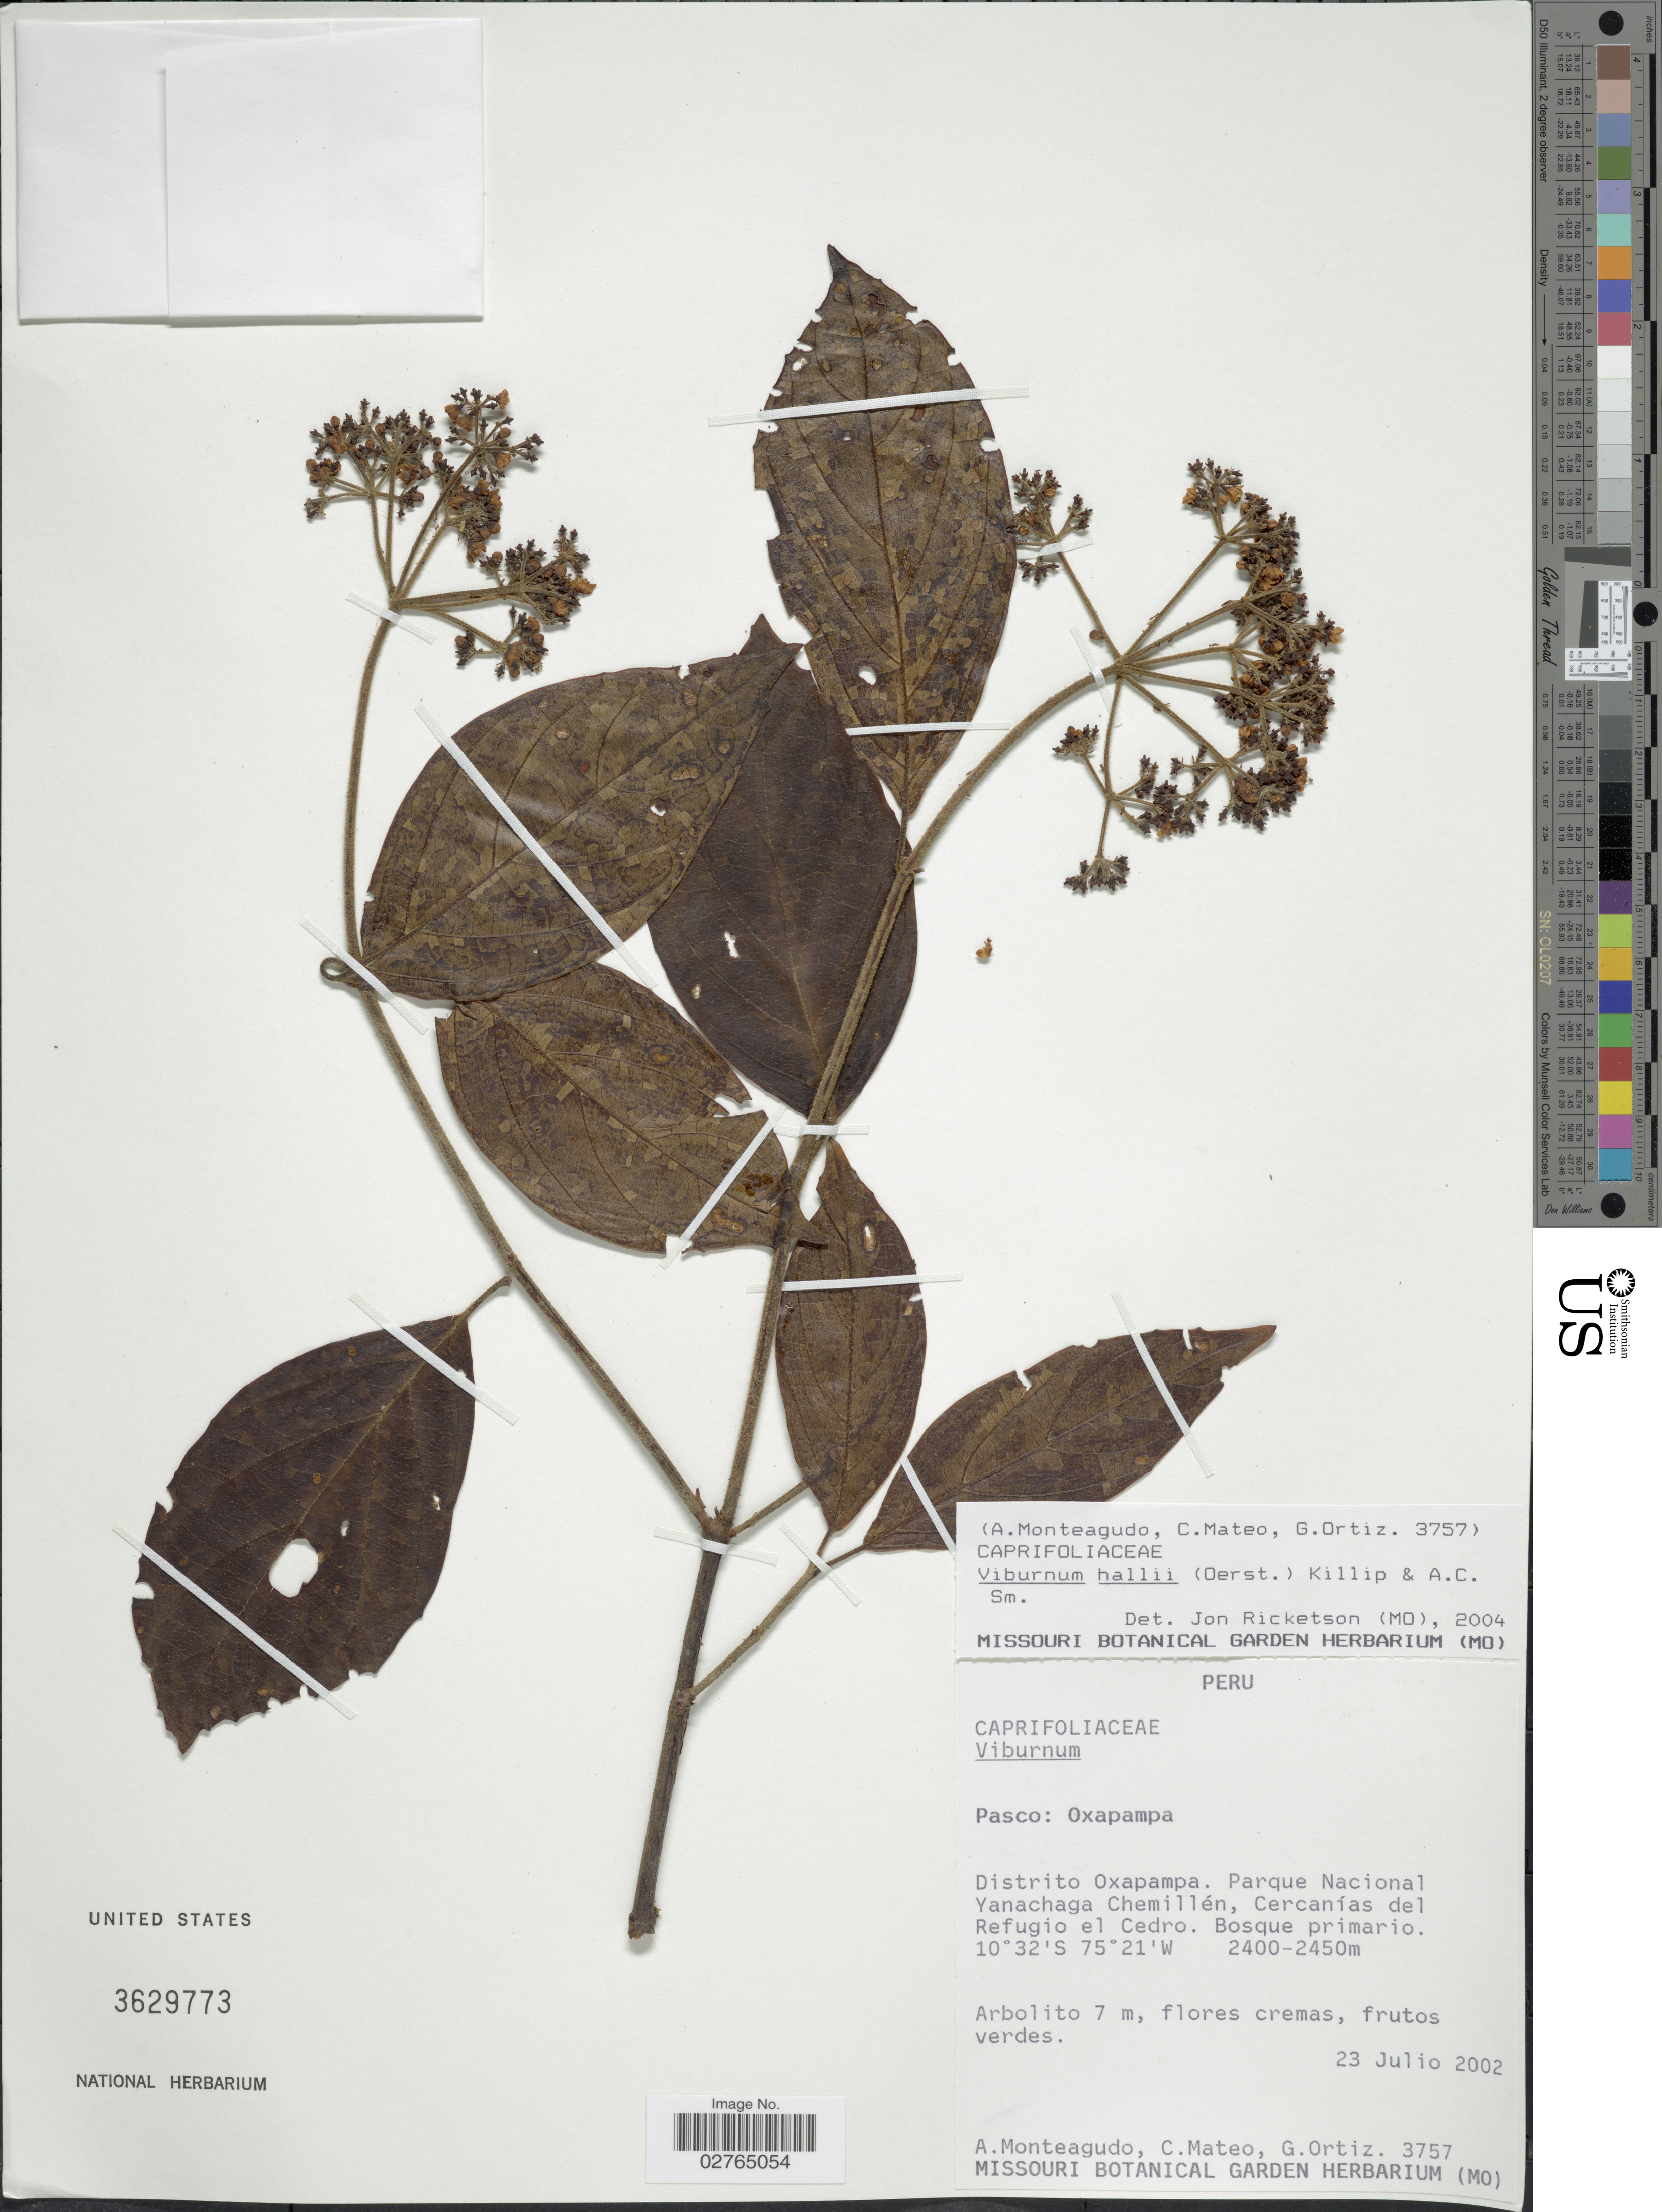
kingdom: Plantae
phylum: Tracheophyta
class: Magnoliopsida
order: Dipsacales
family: Viburnaceae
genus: Viburnum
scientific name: Viburnum hallii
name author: (Oerst.) Killip & A.C. Sm.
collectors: A. Monteagudo, C. Mateo & G. Ortiz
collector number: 3757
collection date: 2002-07-23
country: Peru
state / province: Pasco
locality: Oxapampa. Distrito Oxapampa. Parque Nacional Yanachaga Chemillén, Cercanías del Refugio el Cedro.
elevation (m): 2400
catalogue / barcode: US 3629773